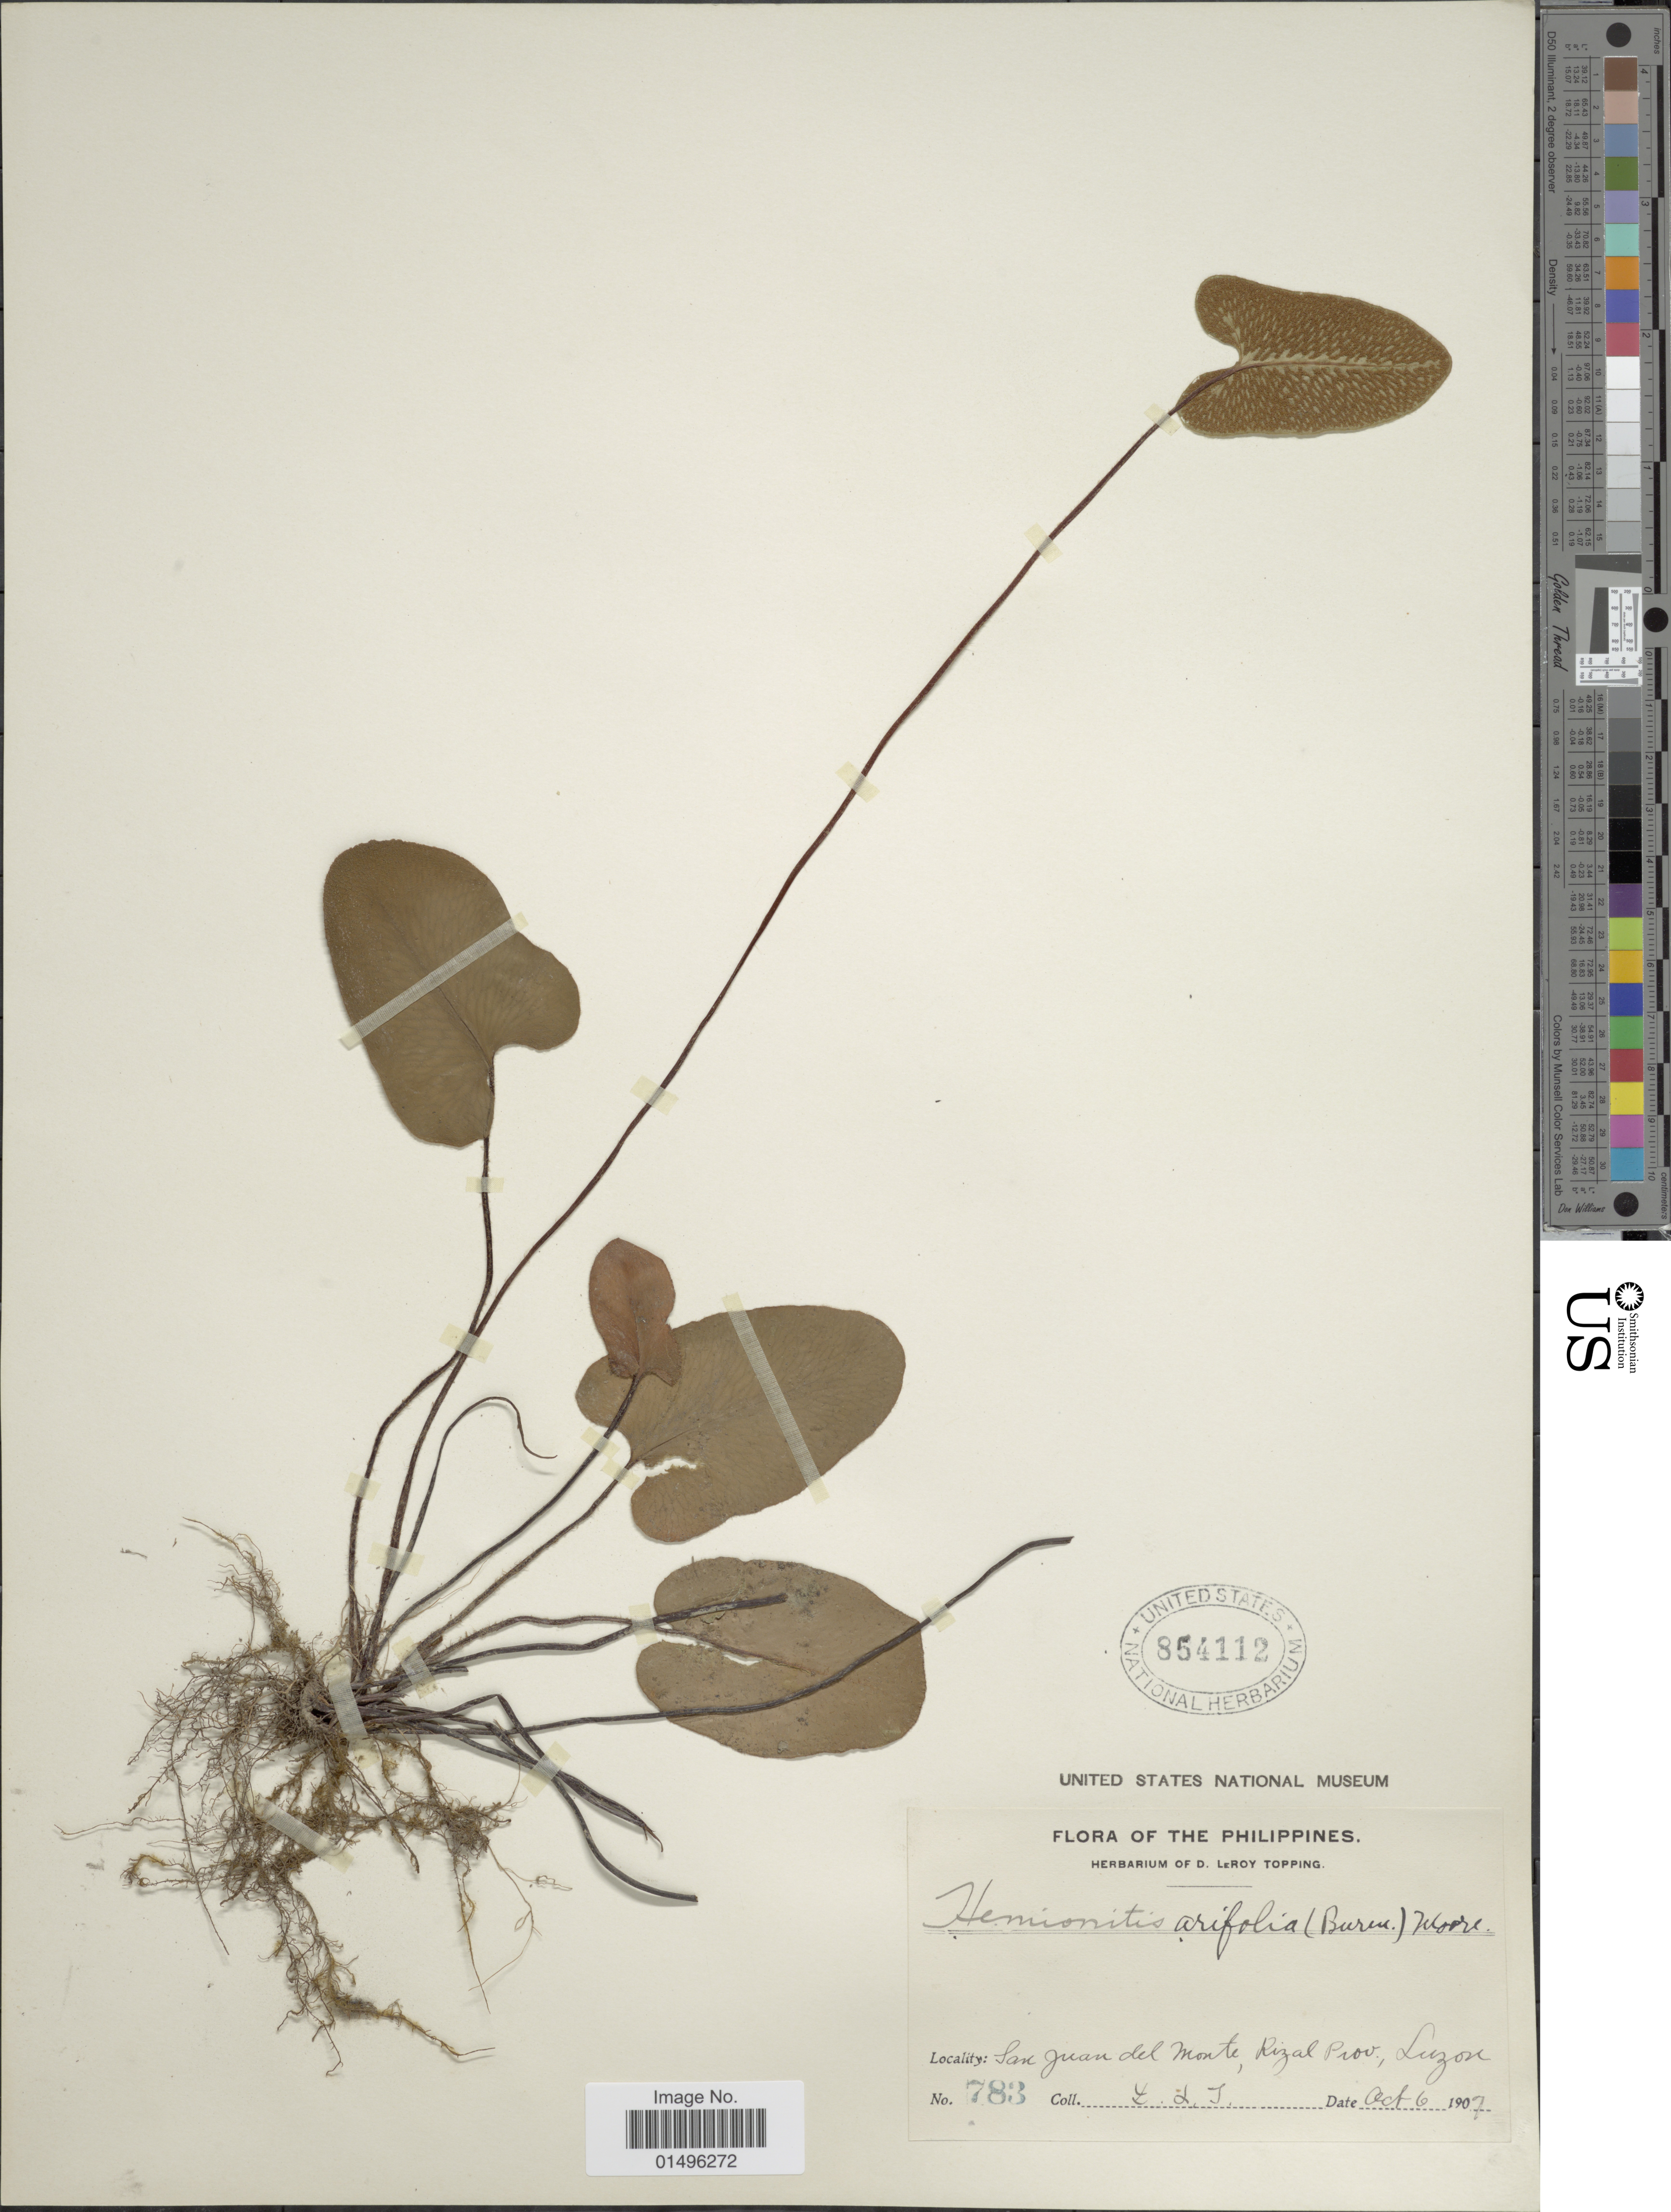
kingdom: Plantae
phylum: Tracheophyta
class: Polypodiopsida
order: Polypodiales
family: Pteridaceae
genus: Parahemionitis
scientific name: Parahemionitis cordata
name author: (Roxb. ex Hook. & Grev.) Fraser-Jenk.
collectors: D. L. Topping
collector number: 783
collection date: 1907-10-06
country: Philippines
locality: Philippines, San Juan del Monte, Rizal Prov., Luzon.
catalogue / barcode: US 854112